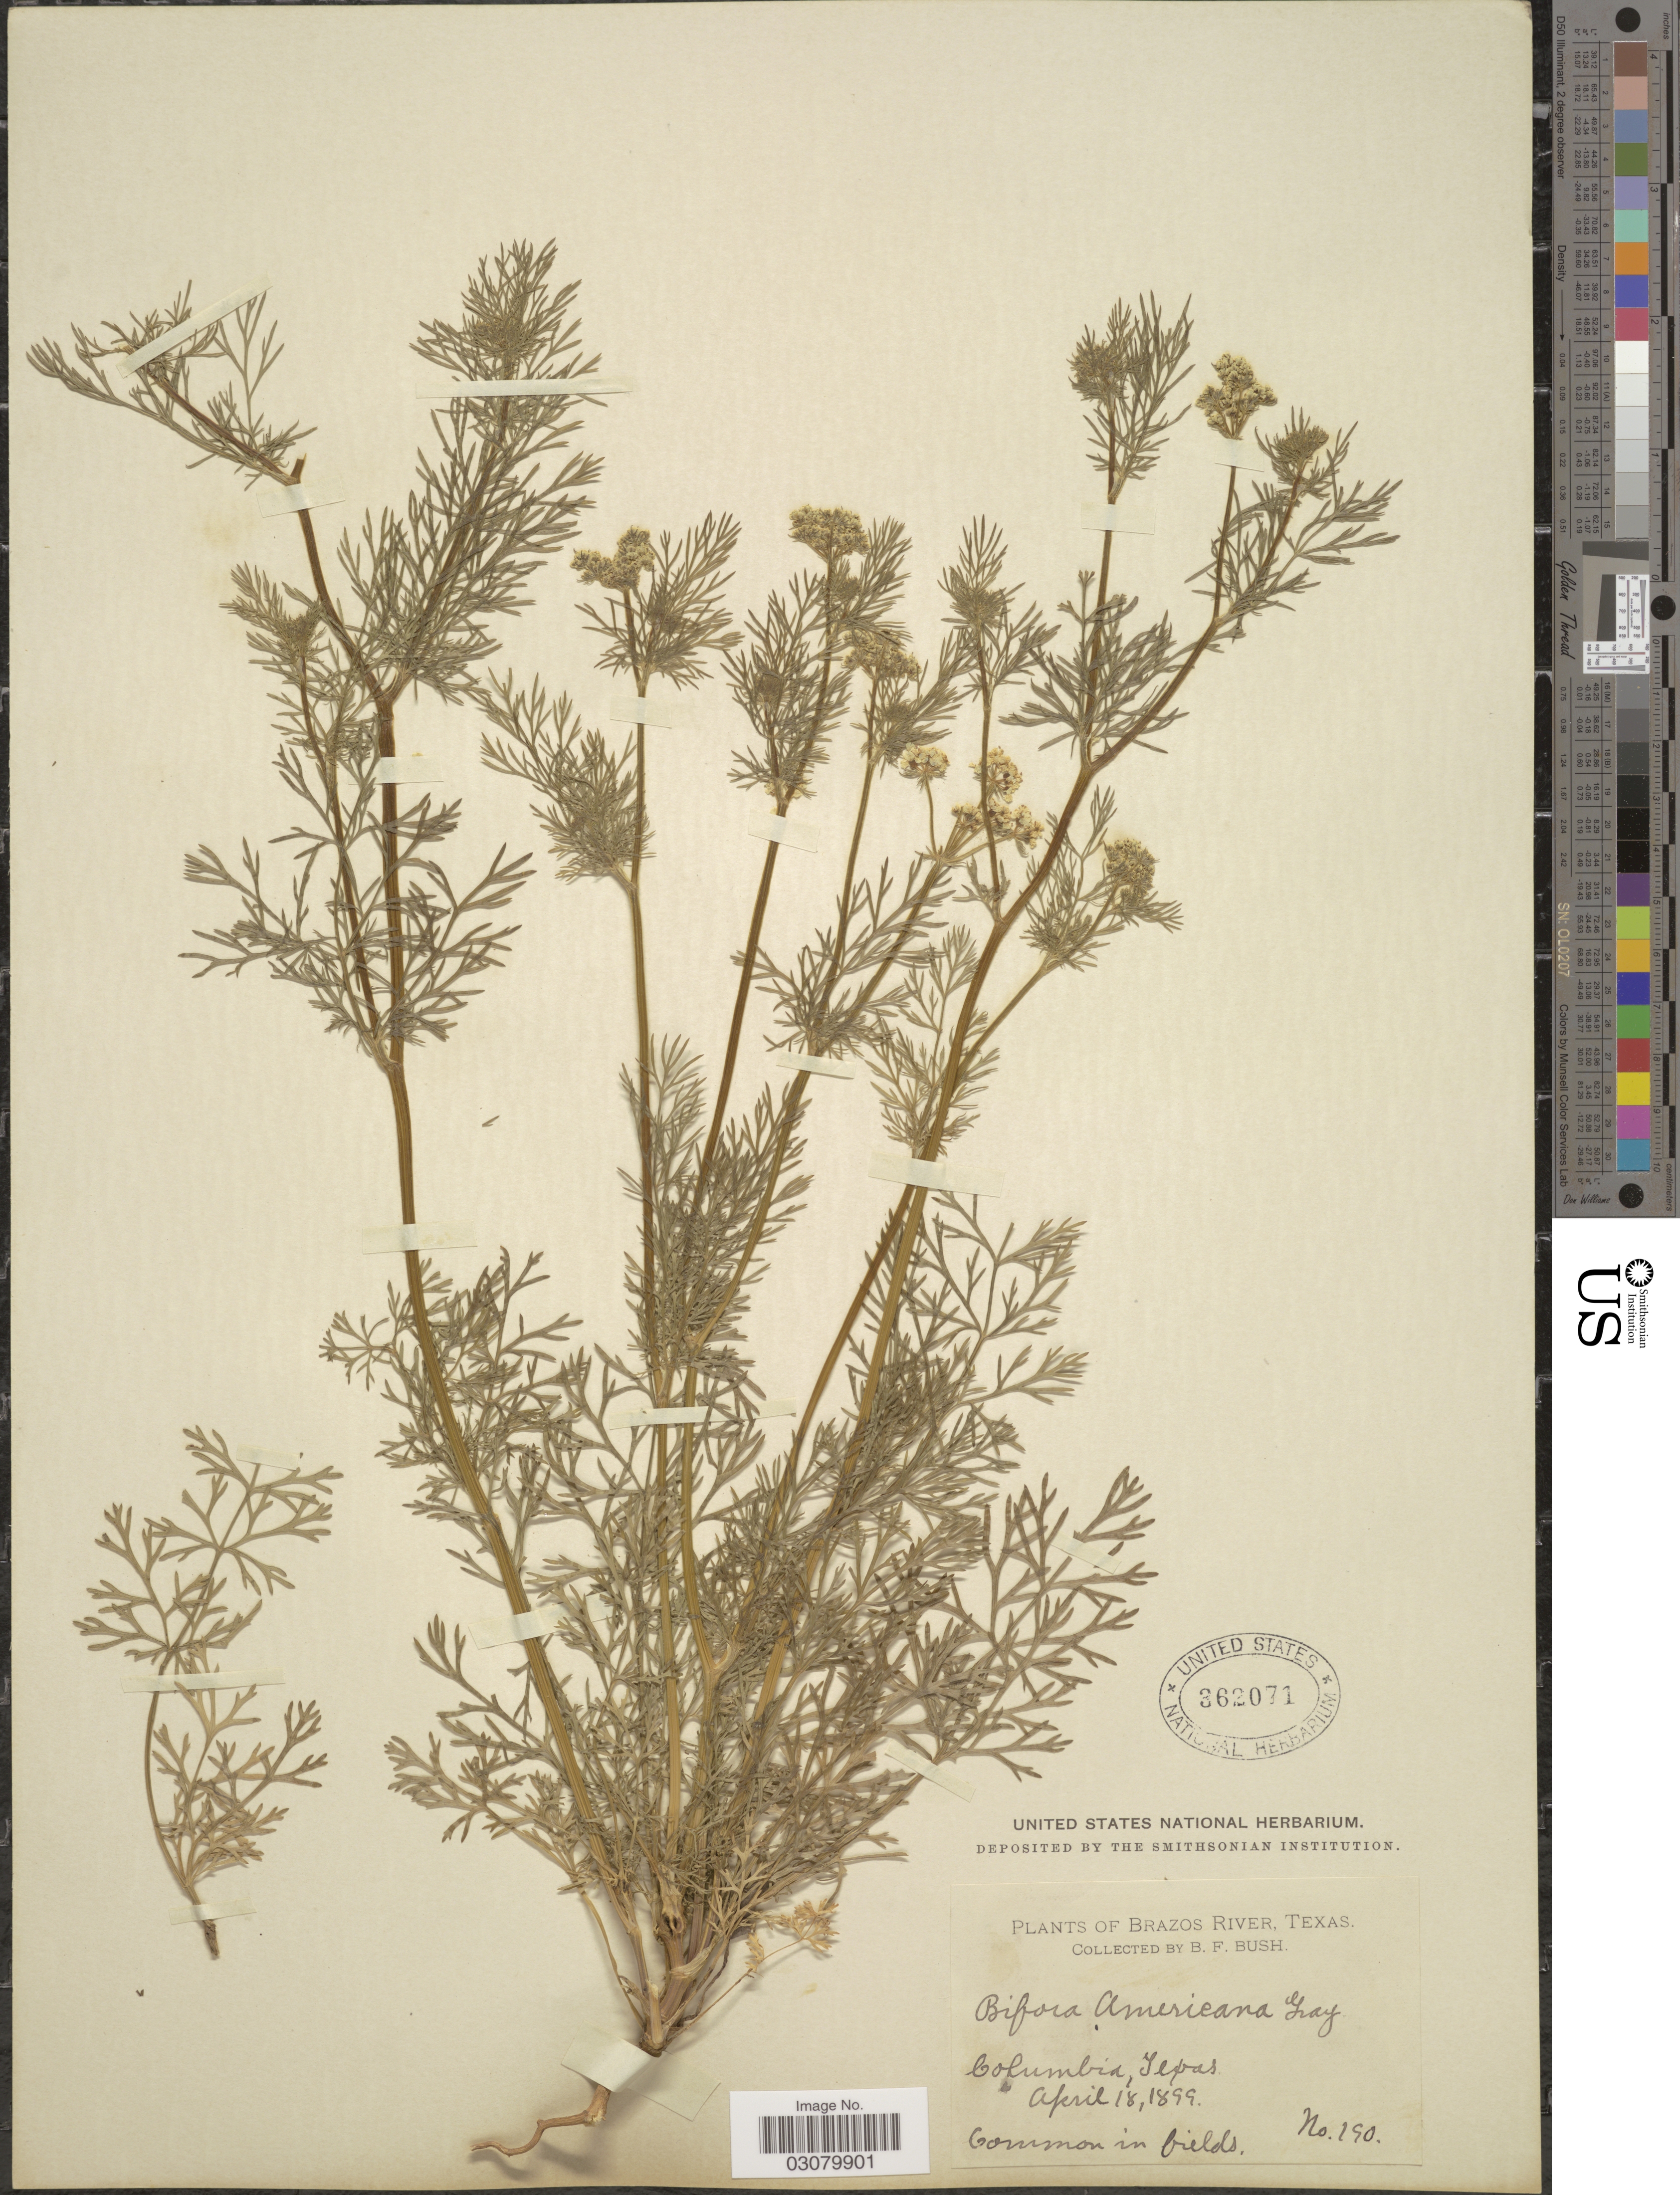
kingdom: Plantae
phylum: Tracheophyta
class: Magnoliopsida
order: Apiales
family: Apiaceae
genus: Bifora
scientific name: Bifora americana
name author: (DC.) Benth. & Hook. f. ex S. Watson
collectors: B. F. Bush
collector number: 190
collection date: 1899-04-18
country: United States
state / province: Texas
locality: Brazos River. Columbia.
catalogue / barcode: US 362071